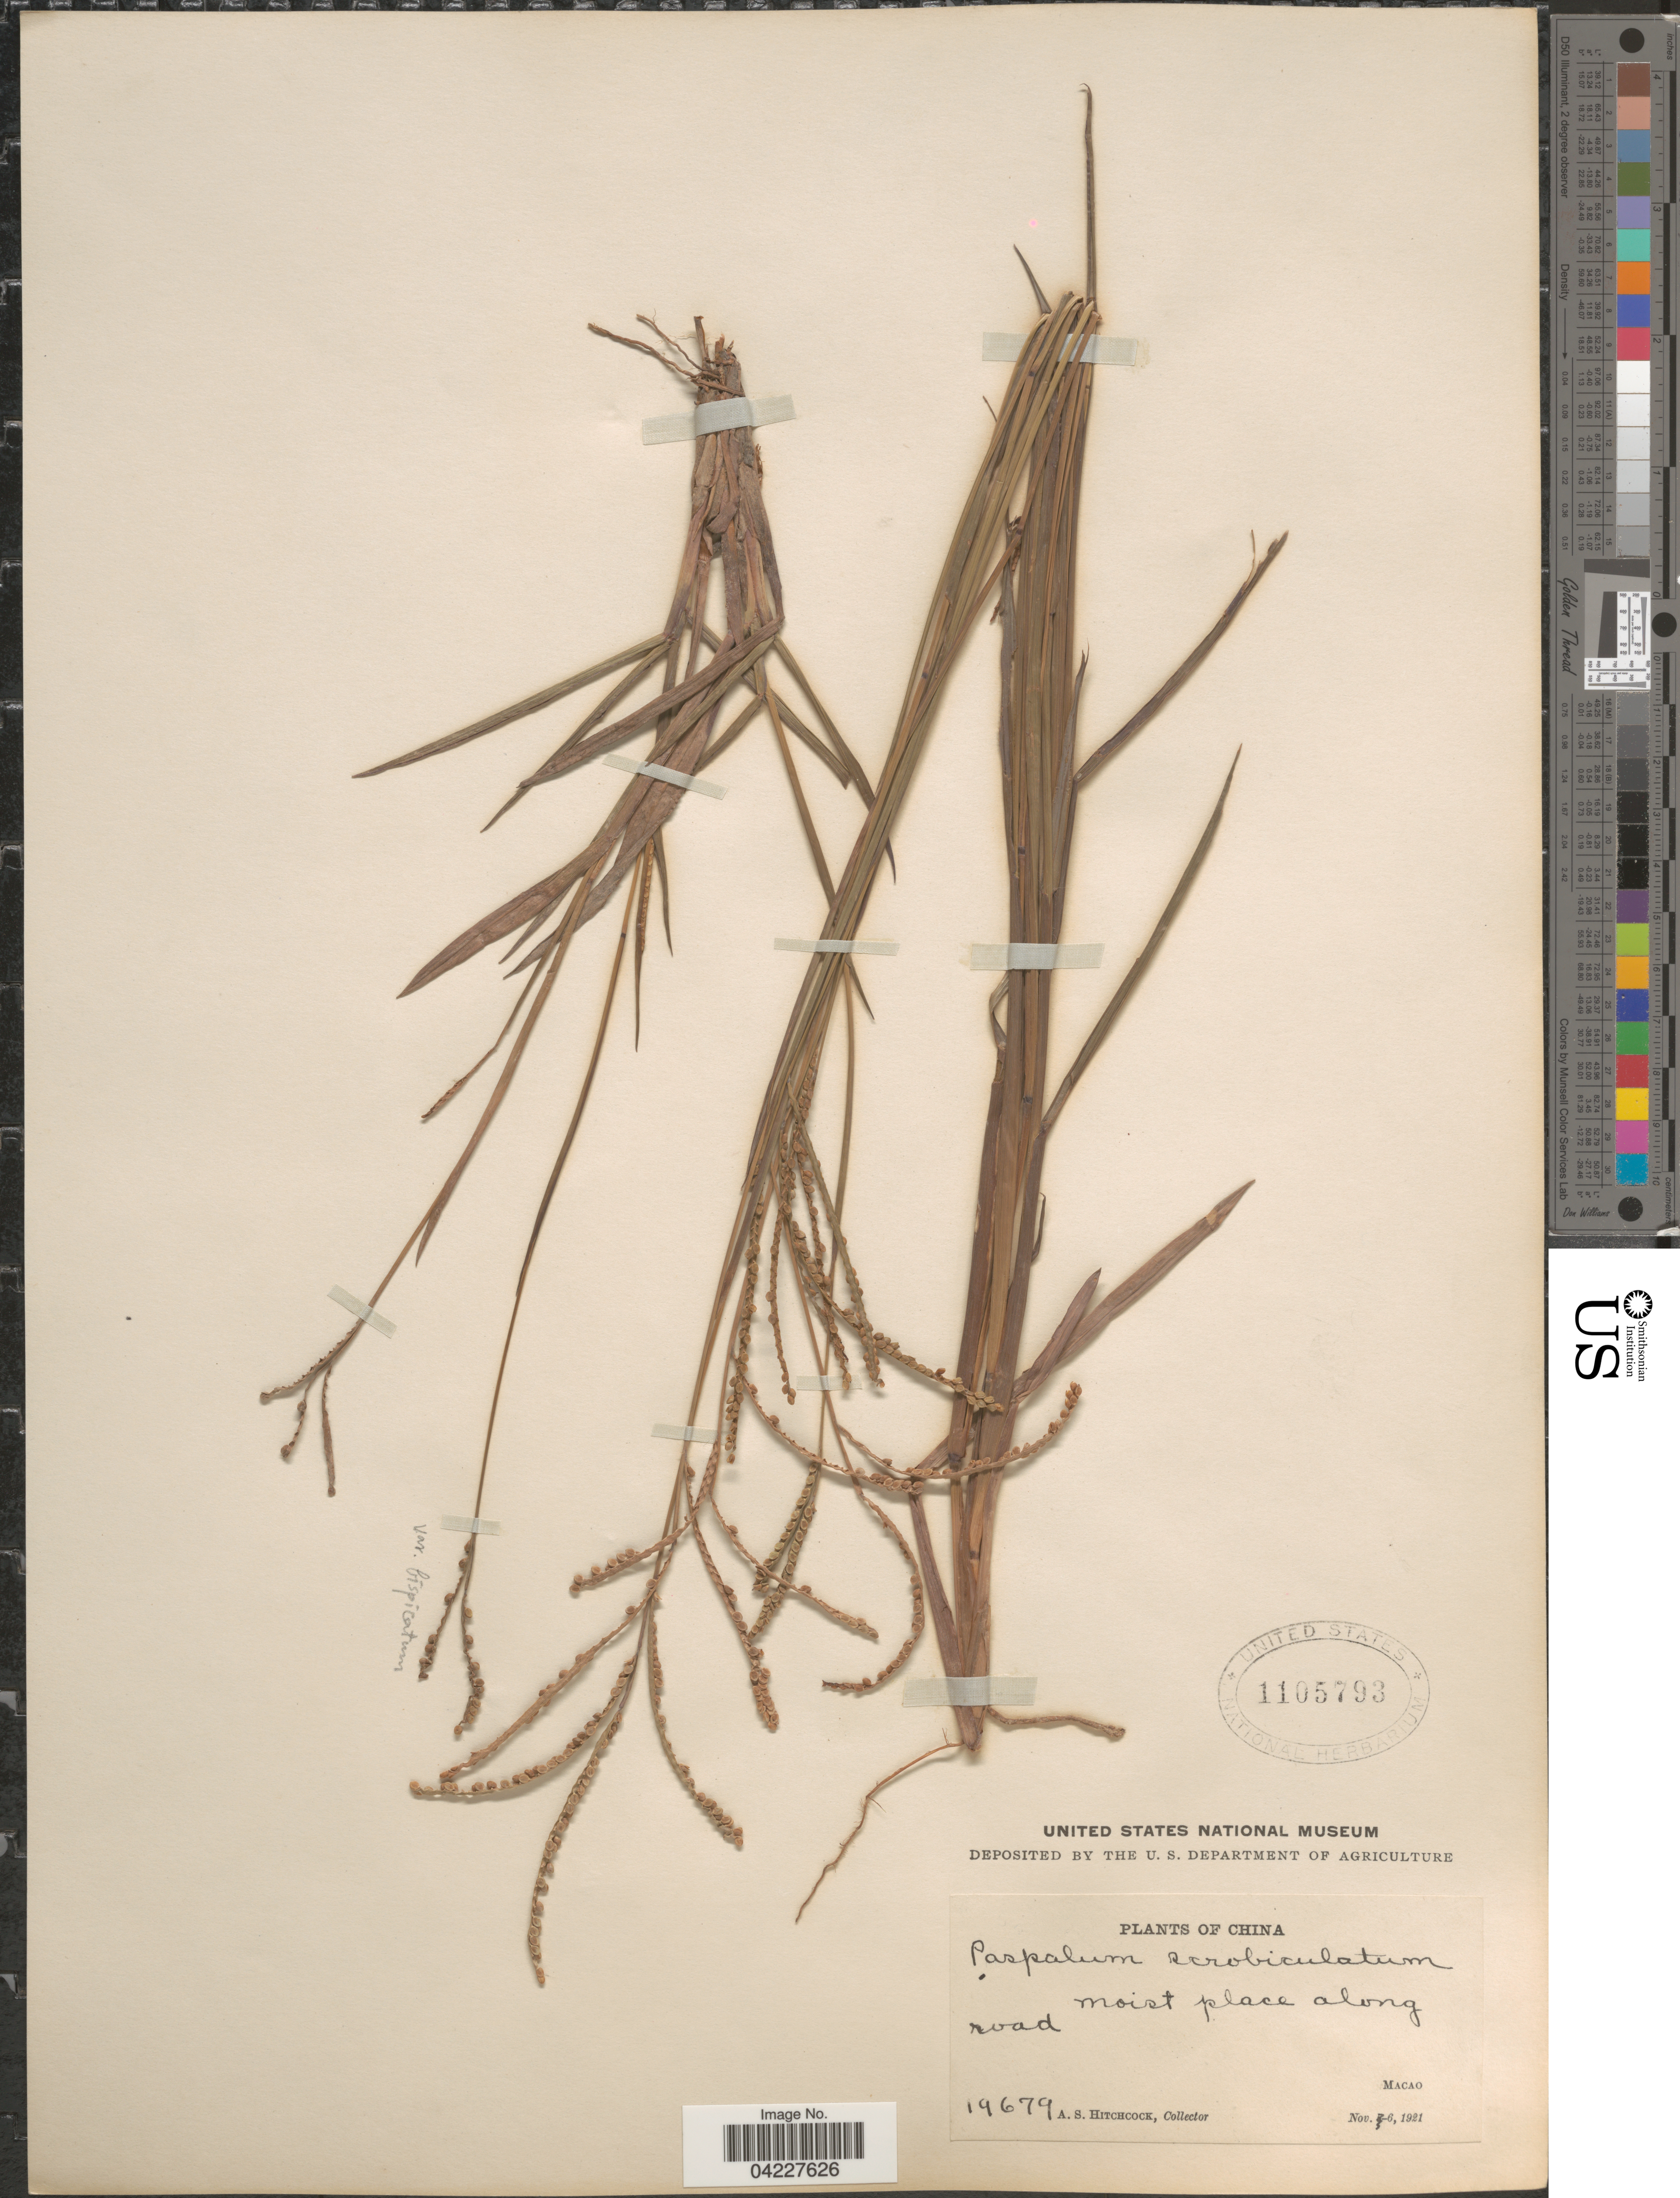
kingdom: Plantae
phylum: Tracheophyta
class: Liliopsida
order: Poales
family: Poaceae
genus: Paspalum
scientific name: Paspalum scrobiculatum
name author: L.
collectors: A. S. Hitchcock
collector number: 19679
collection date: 1921-11-06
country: China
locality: Moist place along road. Macao.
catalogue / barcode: US 1105793